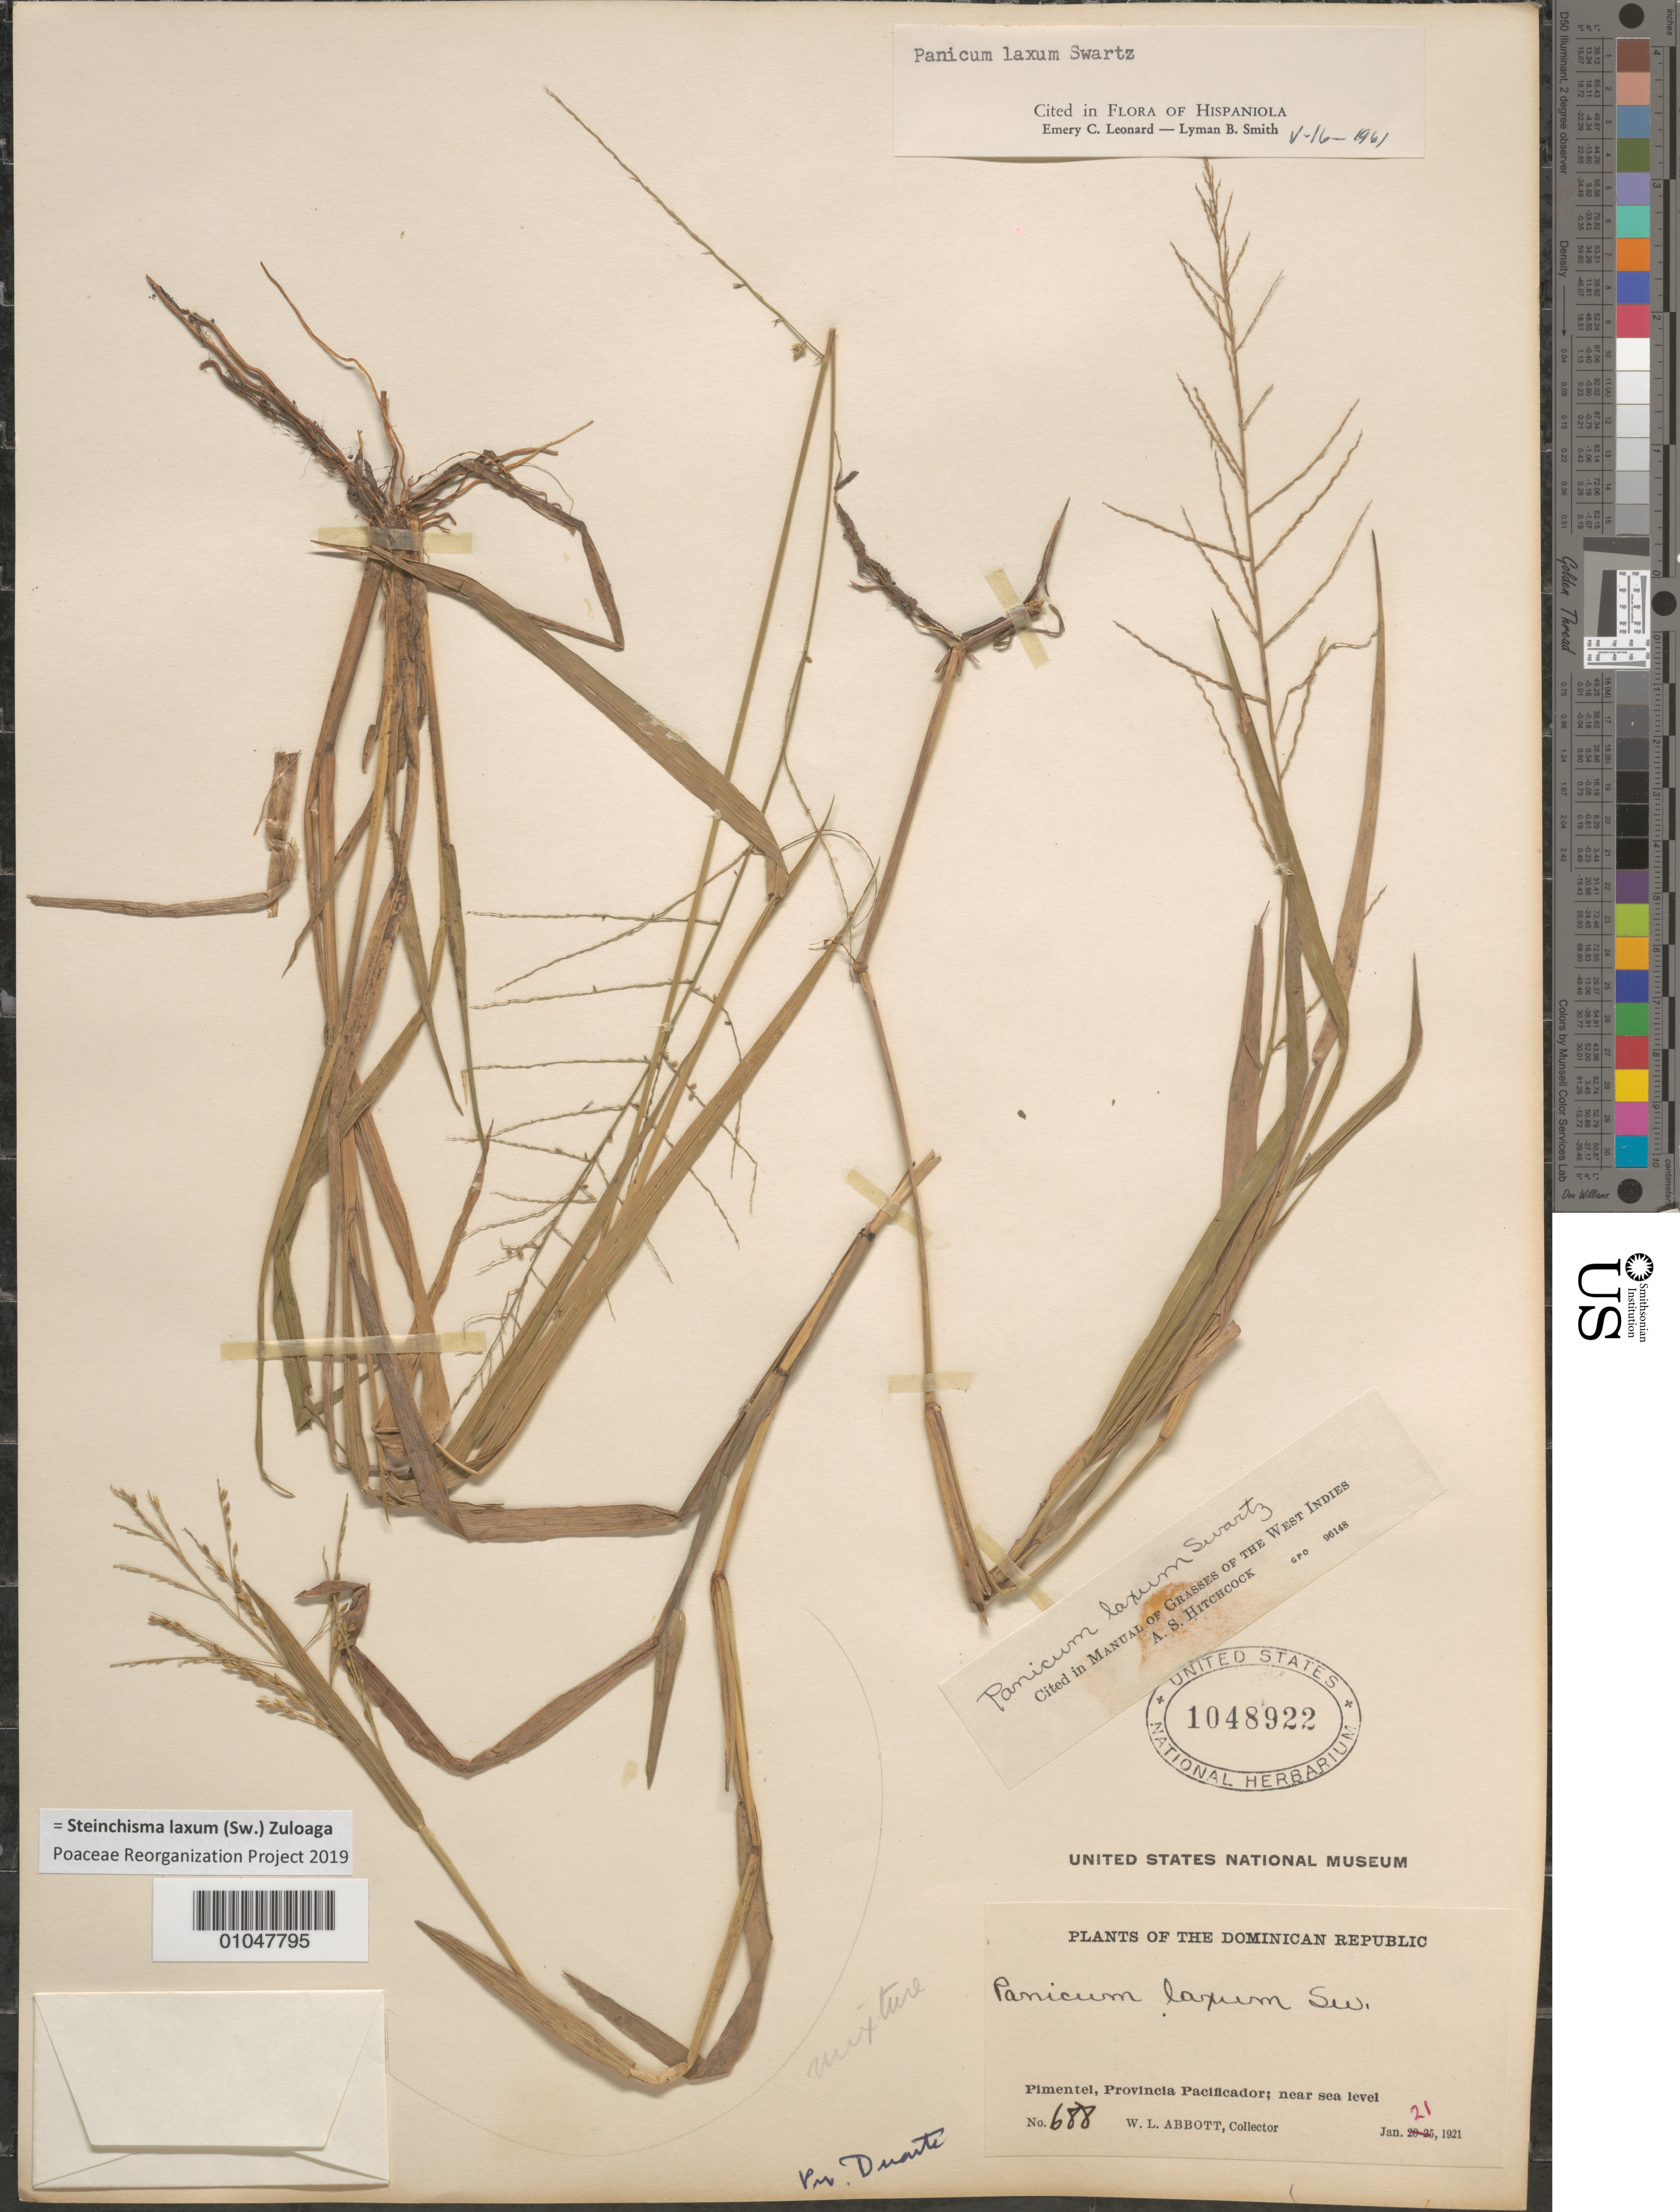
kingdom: Plantae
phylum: Tracheophyta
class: Liliopsida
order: Poales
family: Poaceae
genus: Panicum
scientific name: Panicum laxum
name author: Sw.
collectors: W. L. Abbott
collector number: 688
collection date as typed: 21 Jan 1921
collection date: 1921-01-21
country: Dominican Republic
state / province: Duarte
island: Hispaniola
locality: Pimentel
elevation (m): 0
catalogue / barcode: US 1048922